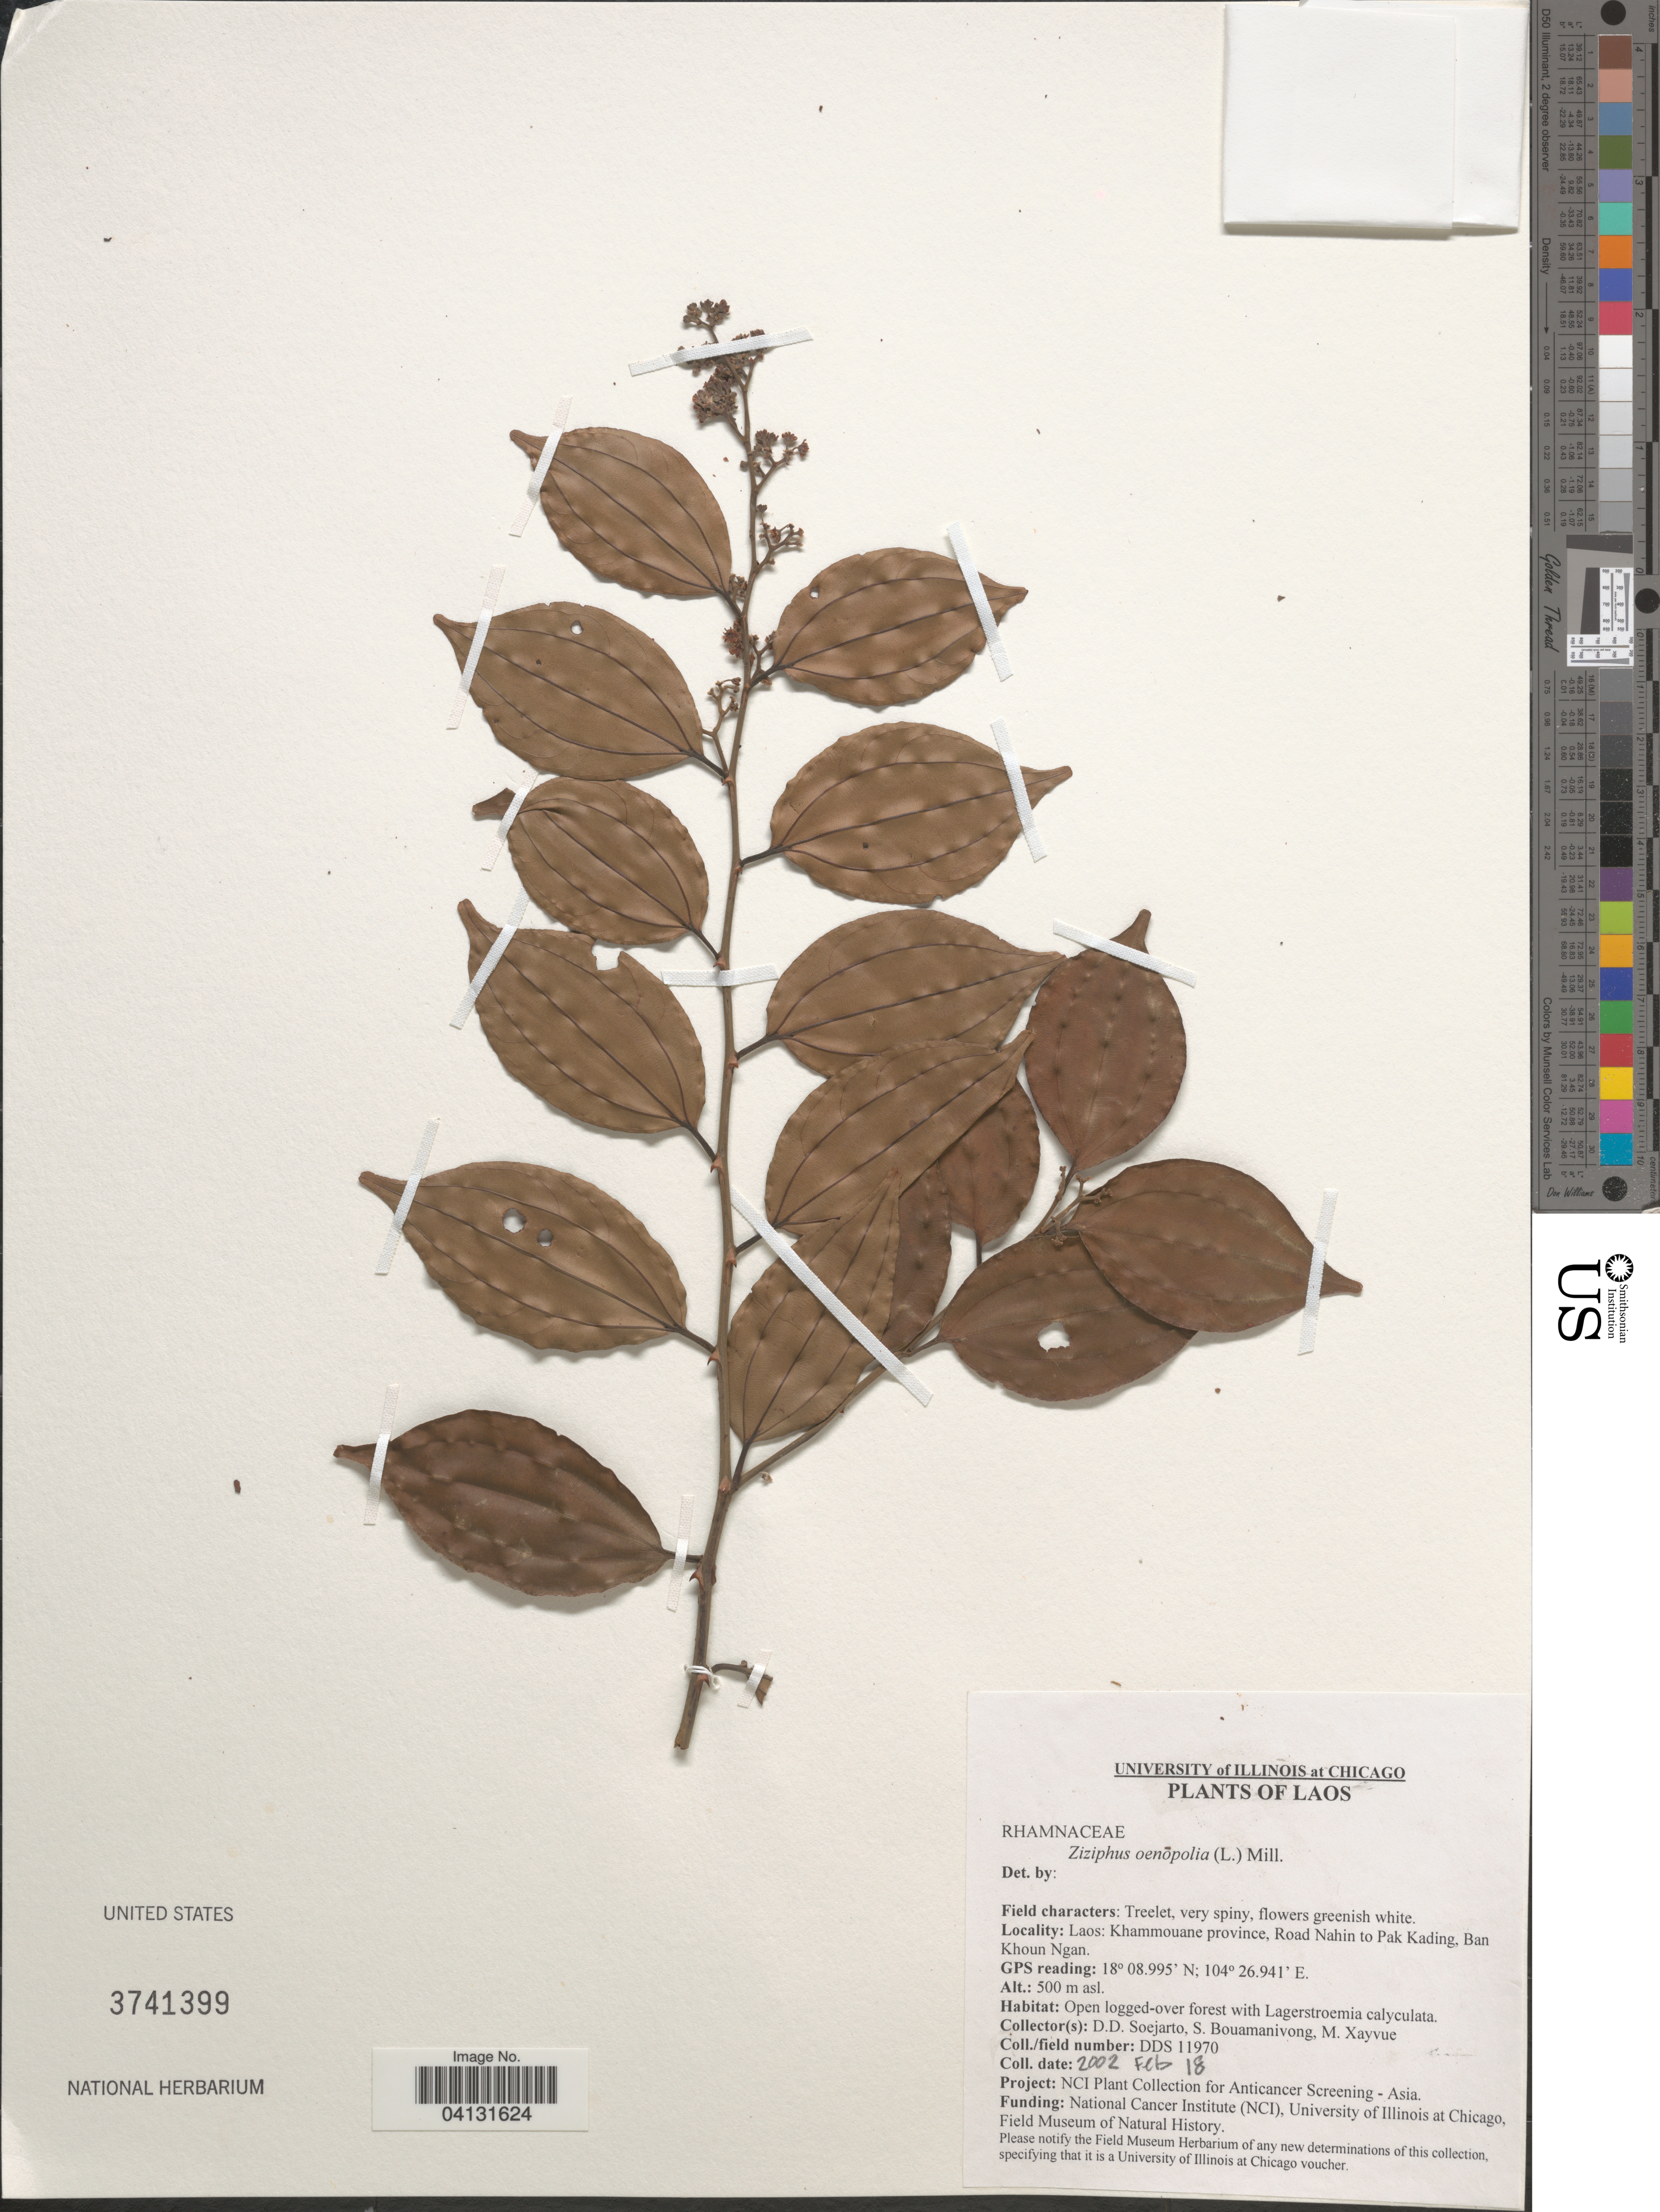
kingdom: Plantae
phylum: Tracheophyta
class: Magnoliopsida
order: Rosales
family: Rhamnaceae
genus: Ziziphus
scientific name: Ziziphus oenopolia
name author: (L.) Mill.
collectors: S. Bouamanivong & M. Xayvue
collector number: DDS11970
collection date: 2002-02-18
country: Laos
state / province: Khammouan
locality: Khammouane province, Road Nahin to Pak Kading, Ban Khoun Ngan.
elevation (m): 500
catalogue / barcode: US 3741399